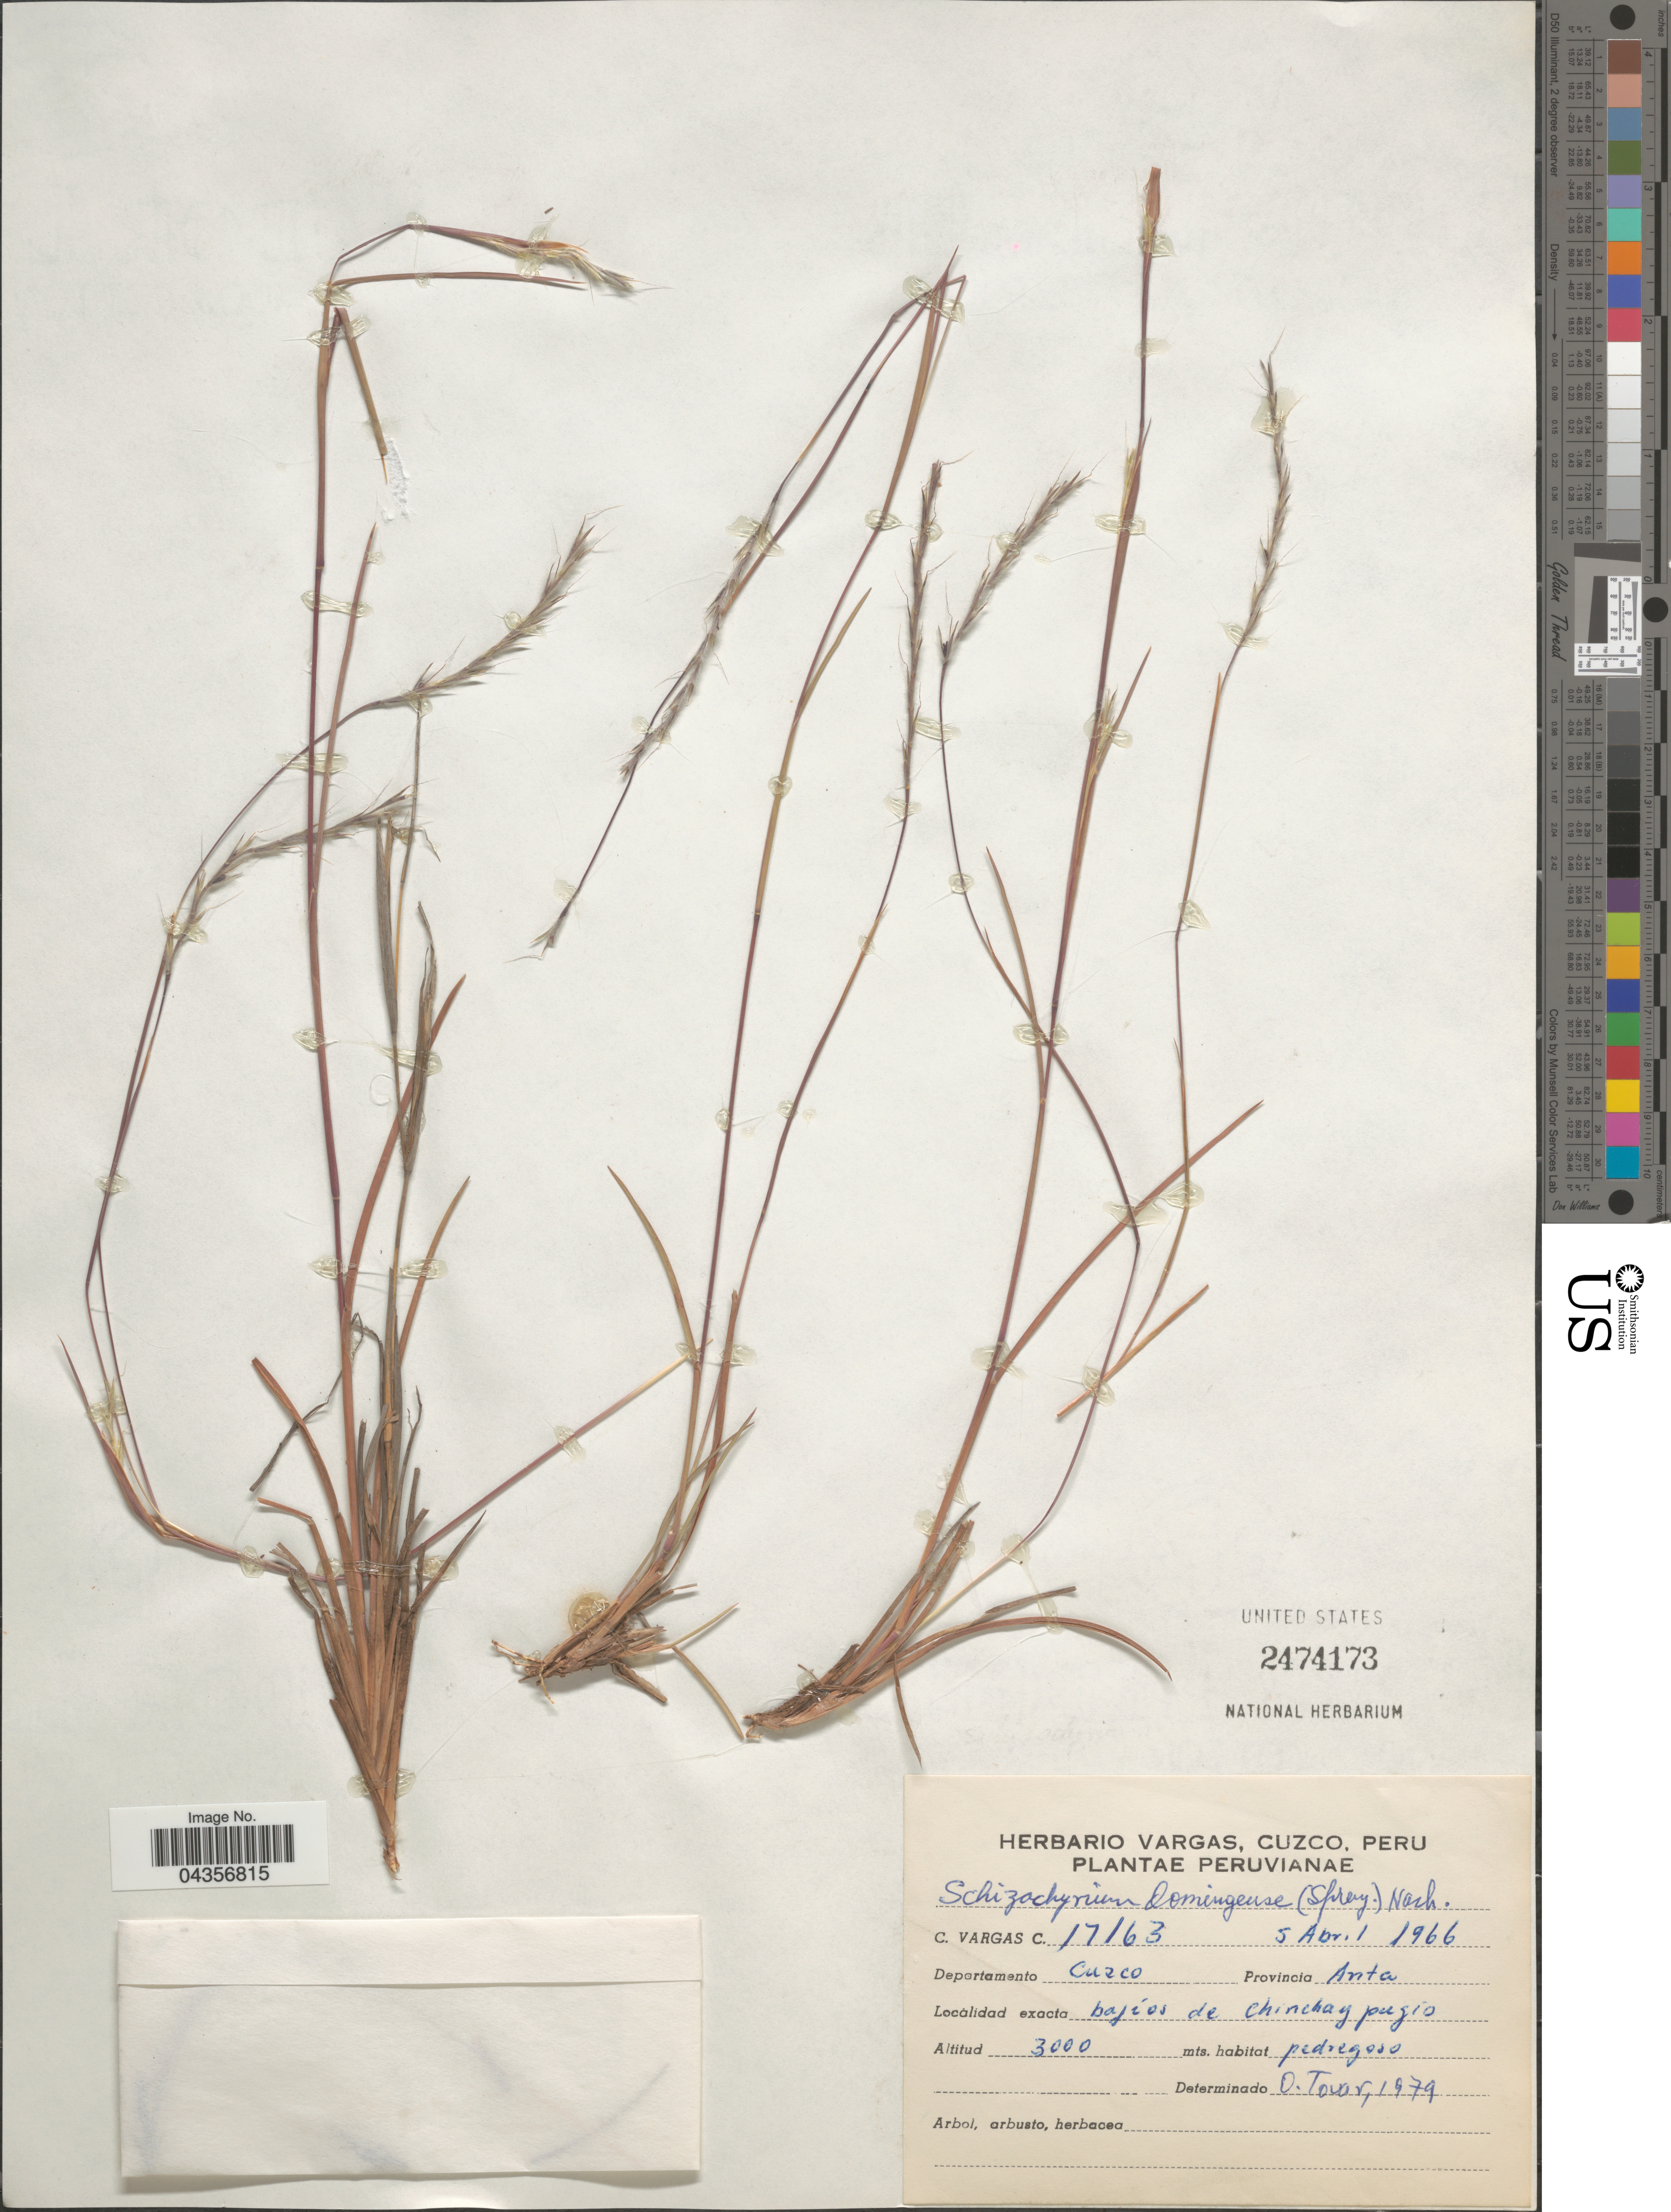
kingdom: Plantae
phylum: Tracheophyta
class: Liliopsida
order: Poales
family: Poaceae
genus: Schizachyrium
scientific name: Schizachyrium sanguineum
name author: (Retz.) Alston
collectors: C. Vargas Calderón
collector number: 17163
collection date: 1966-04-05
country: Peru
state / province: Cusco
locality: Departamento Cuzco. Provincia Anta. Bajíos de Chinchaypugio.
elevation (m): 3000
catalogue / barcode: US 2474173